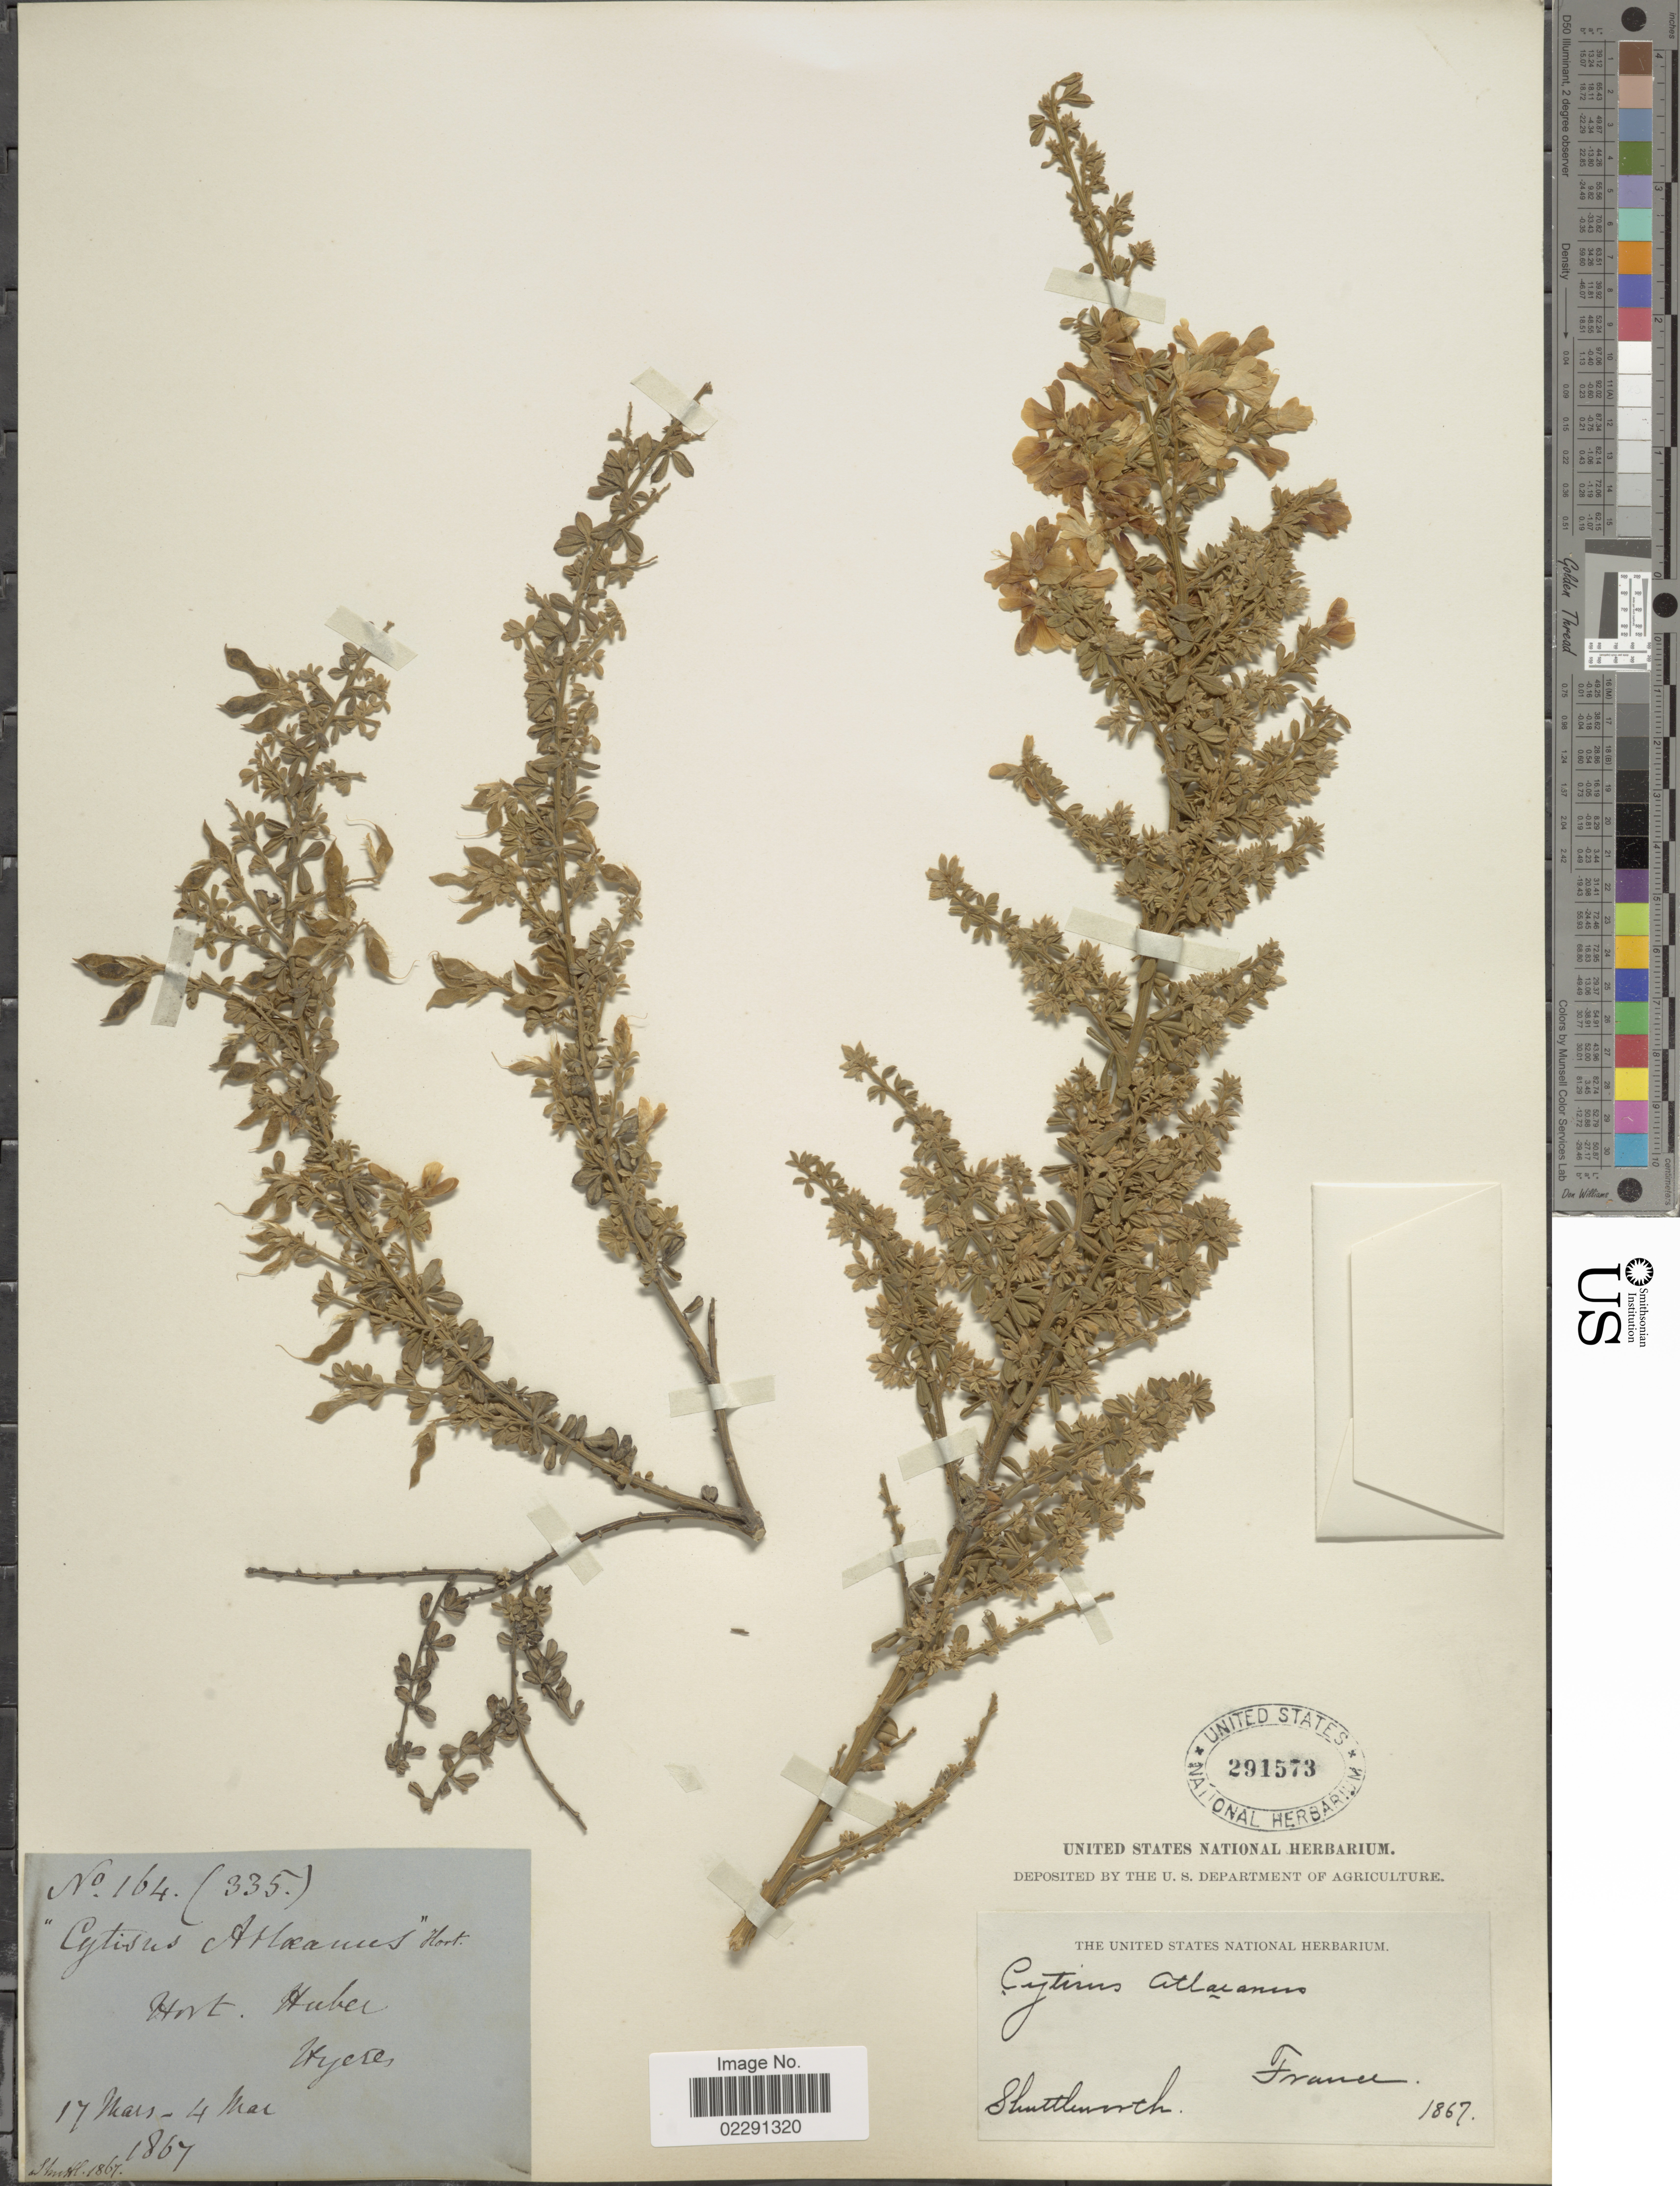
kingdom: Plantae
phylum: Tracheophyta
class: Magnoliopsida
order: Fabales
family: Fabaceae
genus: Genista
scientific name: Genista monspessulana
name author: (L.) L.A.S. Johnson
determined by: Strong, Mark T., (BOT), Smithsonian Institution - National Museum of Natural History (UNITED STATES)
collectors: -. Shuttleworth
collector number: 164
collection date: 1867-03-17/1867-05-04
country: France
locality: Hort. Huber. [interpreted]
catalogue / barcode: US 291573